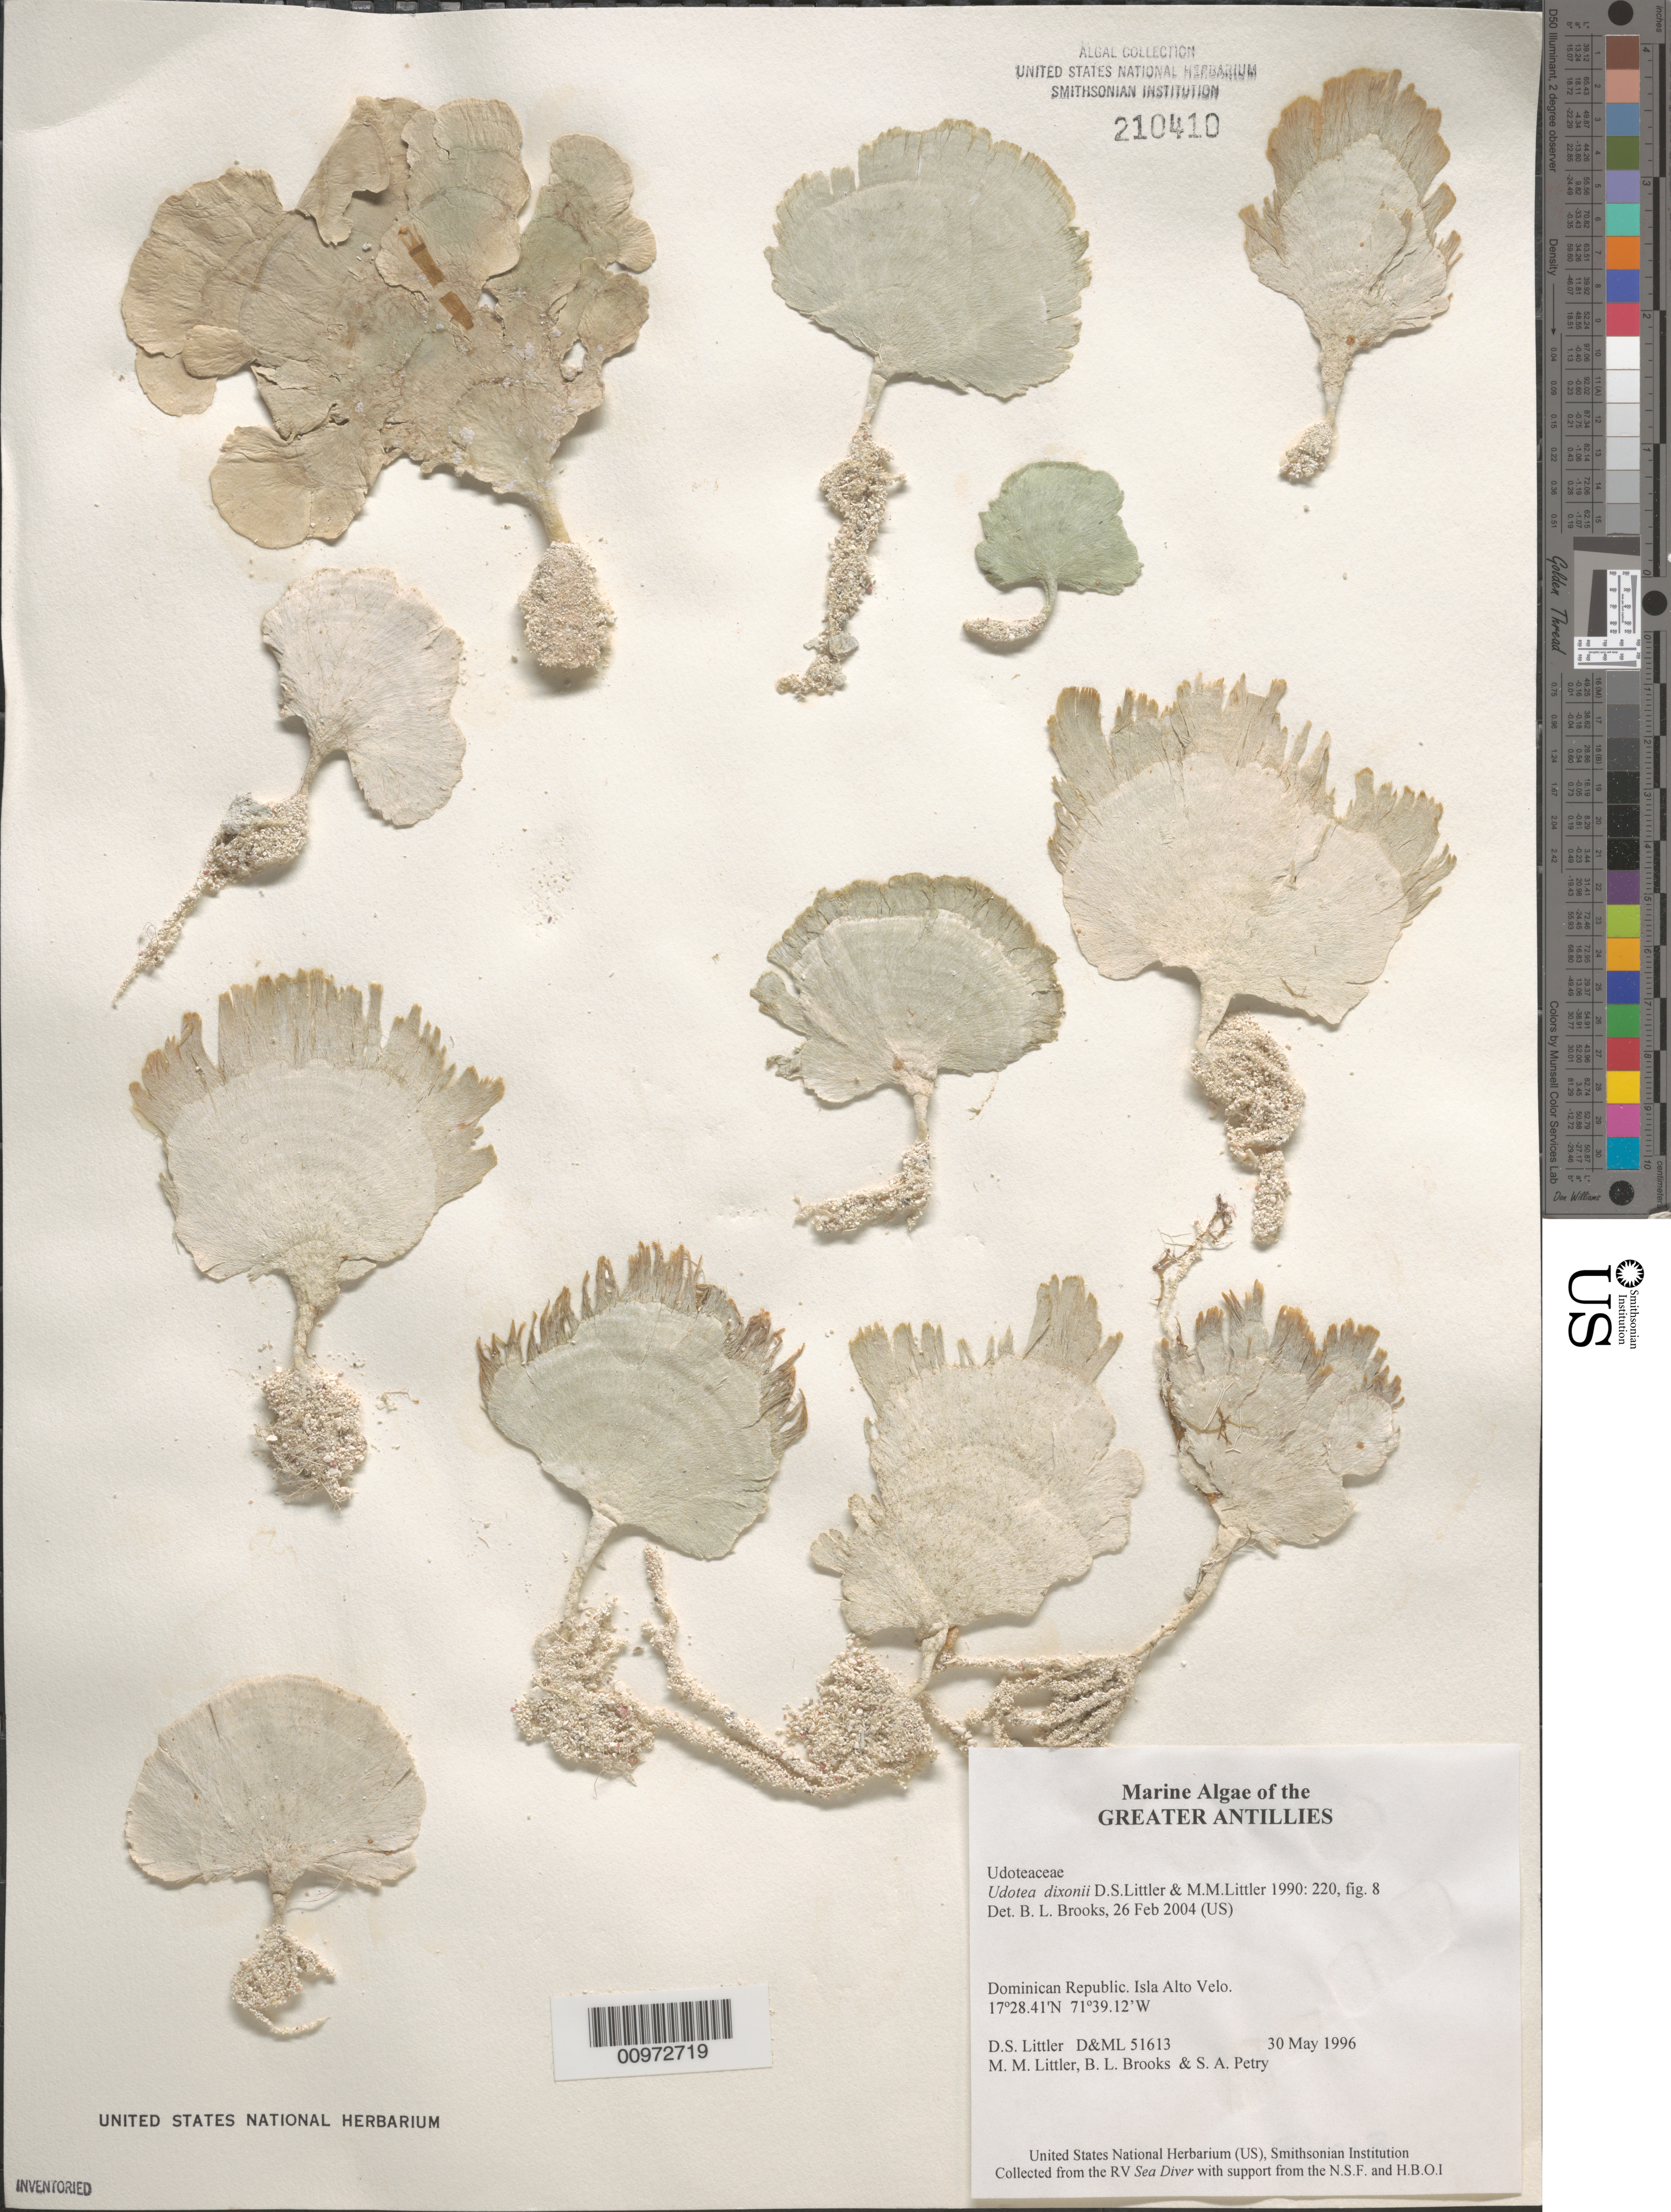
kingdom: Plantae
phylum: Chlorophyta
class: Ulvophyceae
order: Bryopsidales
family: Udoteaceae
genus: Udotea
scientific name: Udotea dixonii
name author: D.S. Littler & Littler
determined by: Brooks, B. L., (BOT), Smithsonian Institution - National Museum of Natural History (UNITED STATES)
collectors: D. S. Littler, M. M. Littler, B. Brooks & S. Petry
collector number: D&ML 51613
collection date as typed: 30 May 1996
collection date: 1996-05-30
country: Dominican Republic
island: Isla Alto Velo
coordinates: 17 28.41'N, 71 39.12'W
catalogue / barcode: US 210410